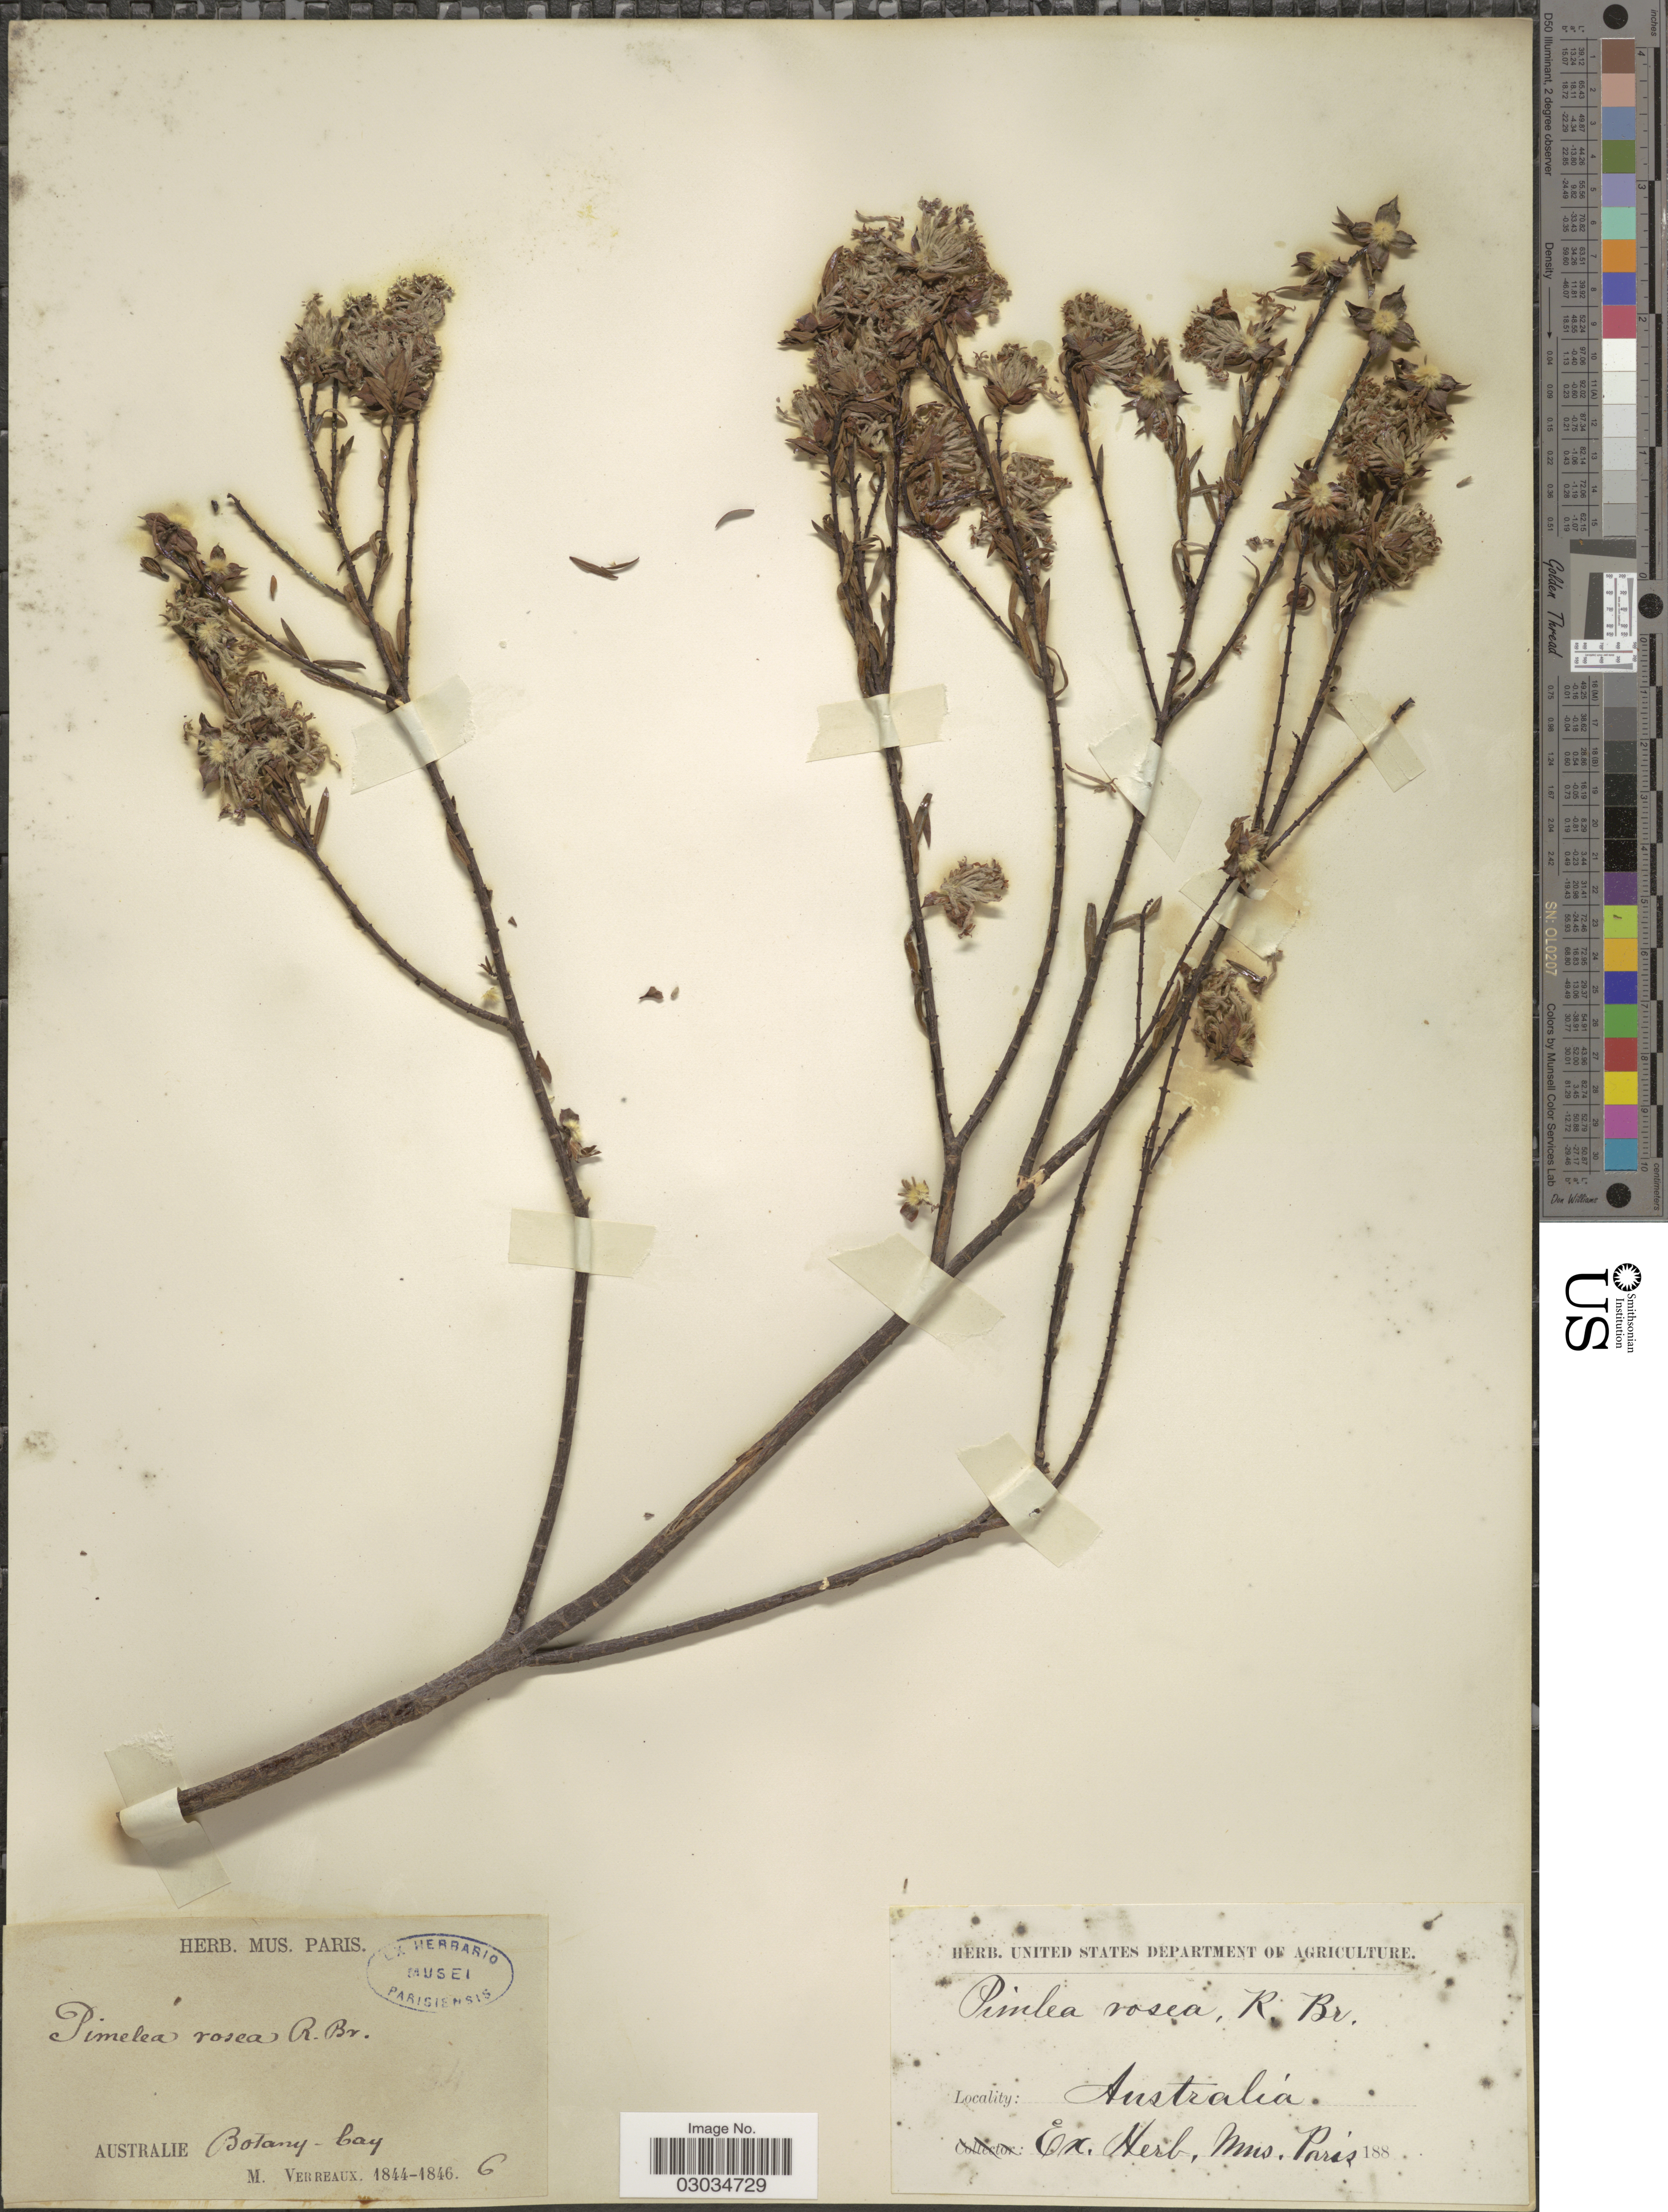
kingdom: Plantae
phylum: Tracheophyta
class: Magnoliopsida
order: Malvales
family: Thymelaeaceae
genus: Pimelea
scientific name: Pimelea rosea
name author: R. Br.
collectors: M. Verreaux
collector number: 6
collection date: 1844/1846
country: Australia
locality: Botany-bay.